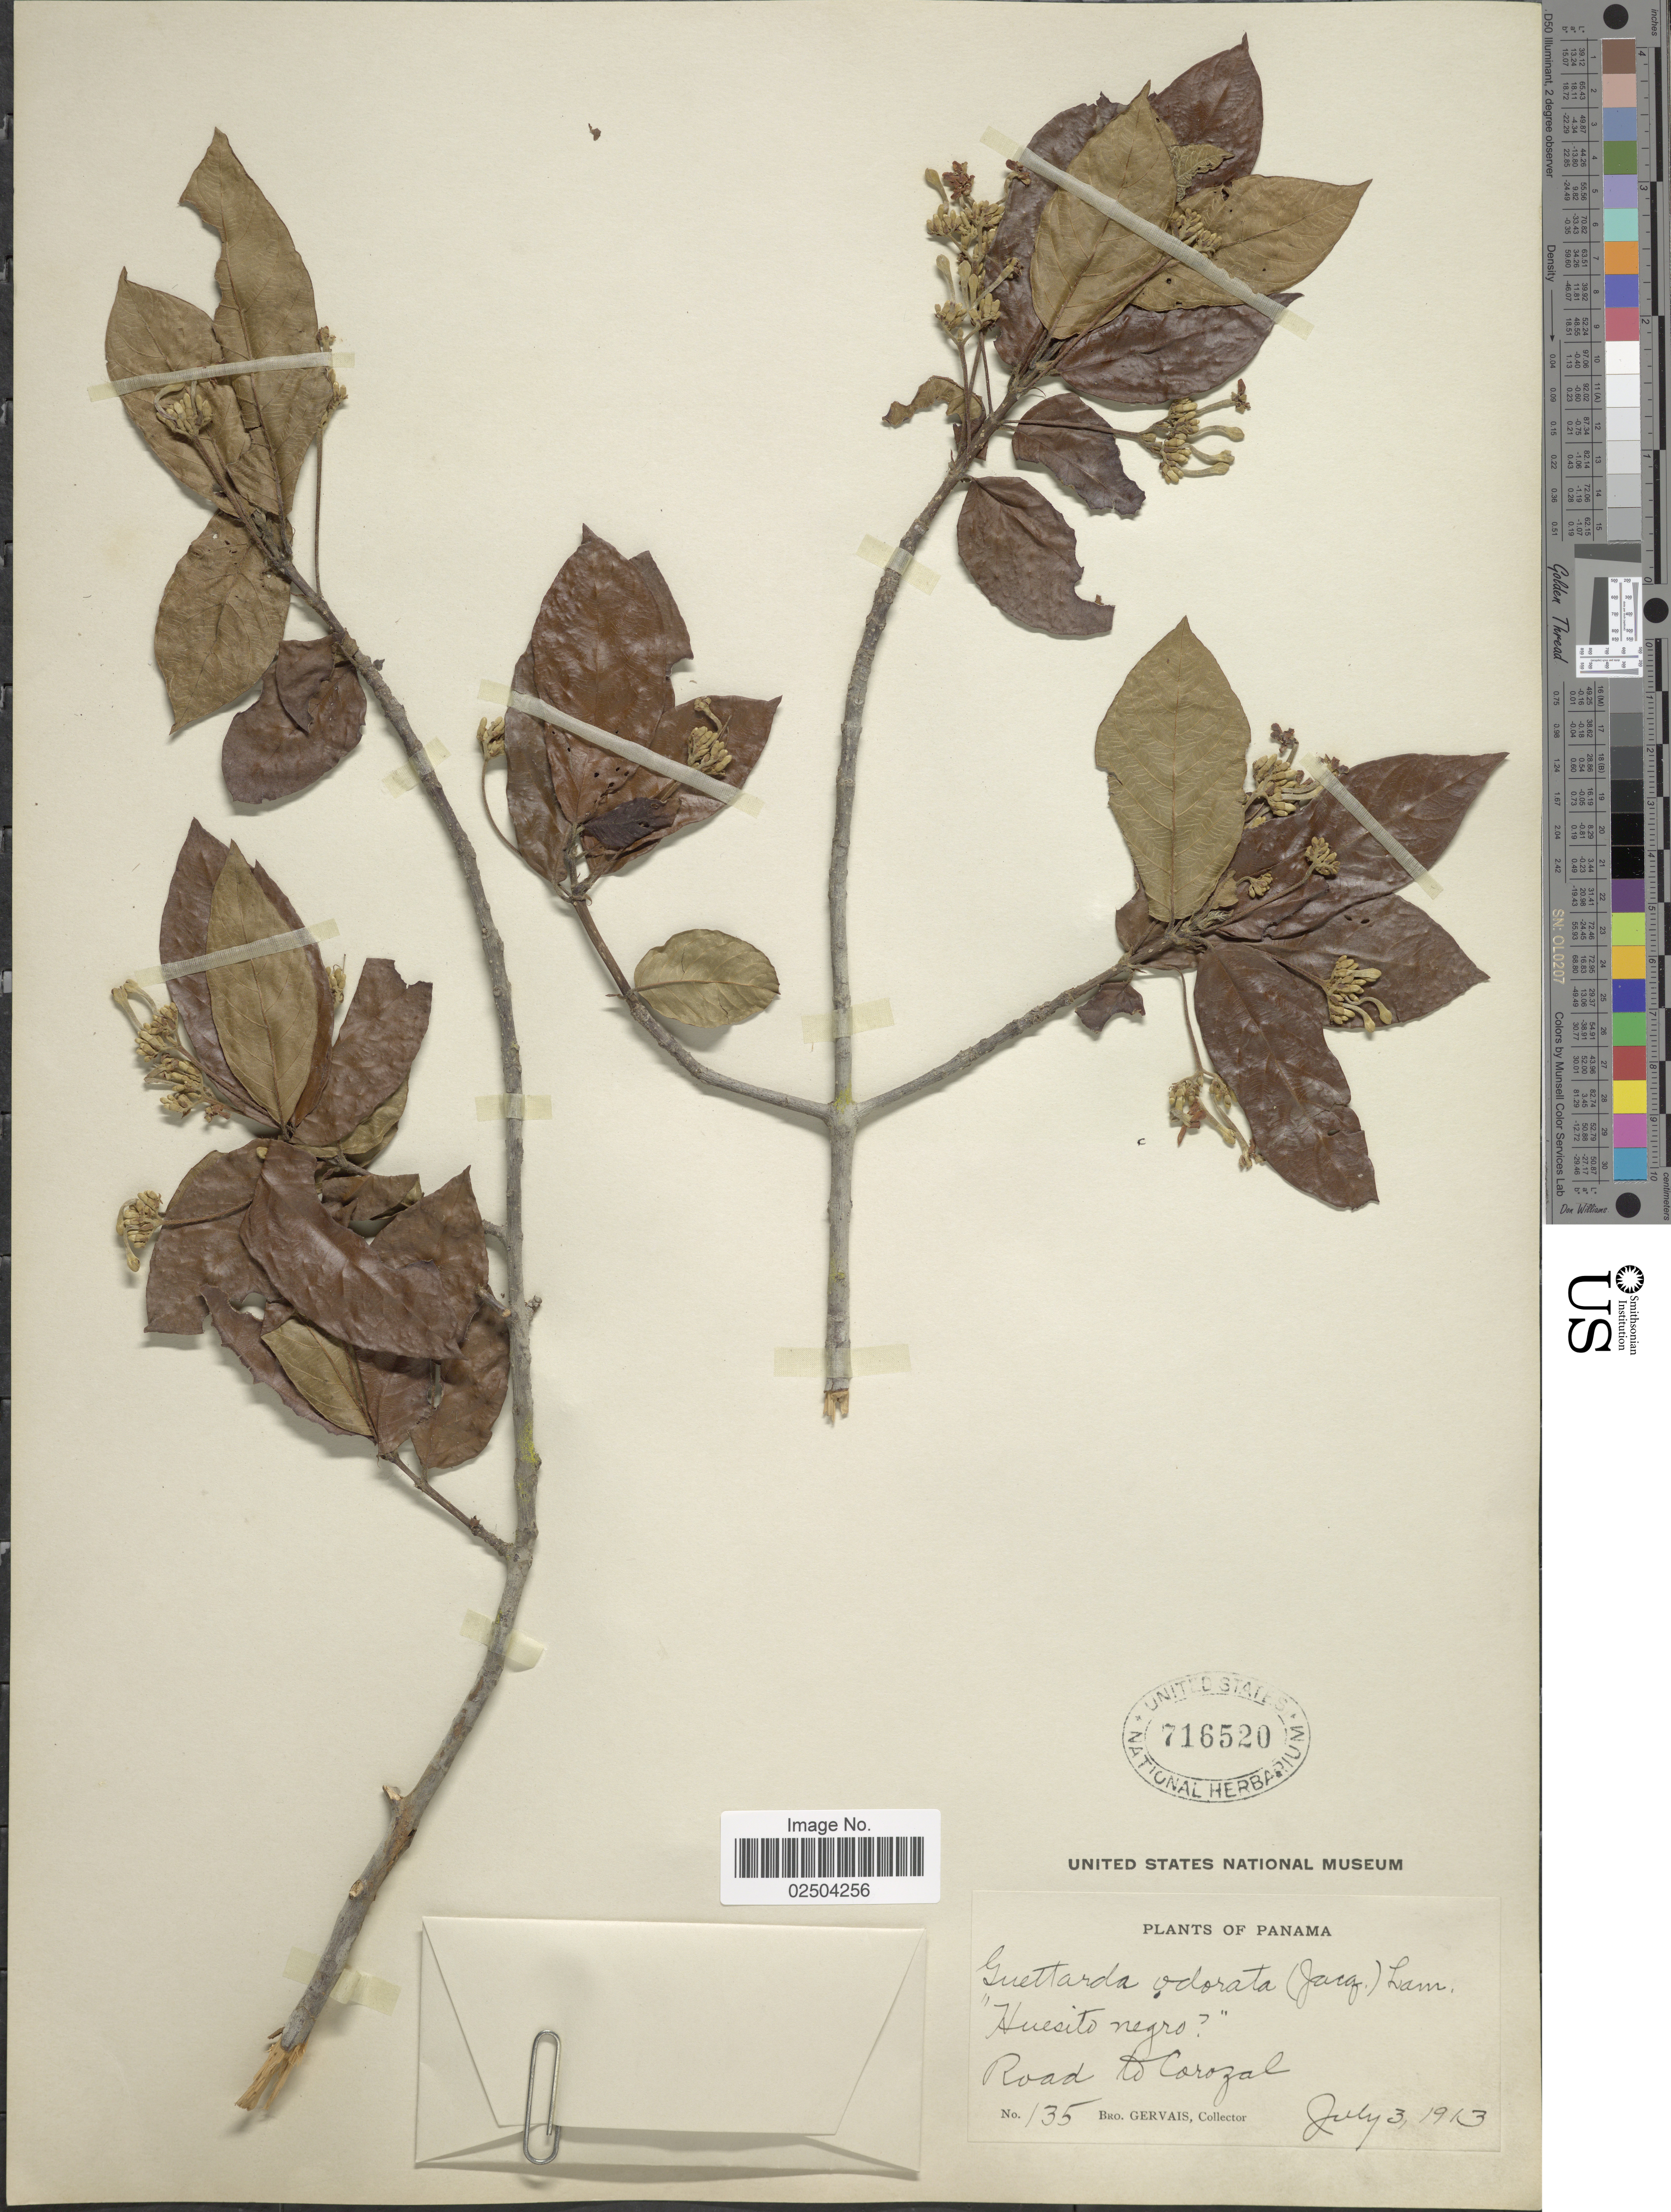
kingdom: Plantae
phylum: Tracheophyta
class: Magnoliopsida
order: Gentianales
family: Rubiaceae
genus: Guettarda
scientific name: Guettarda odorata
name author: (Jacq.) Lam.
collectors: B. Gervais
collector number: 135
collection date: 1913-07-03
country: Panama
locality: Road to Corozal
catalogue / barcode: US 716520